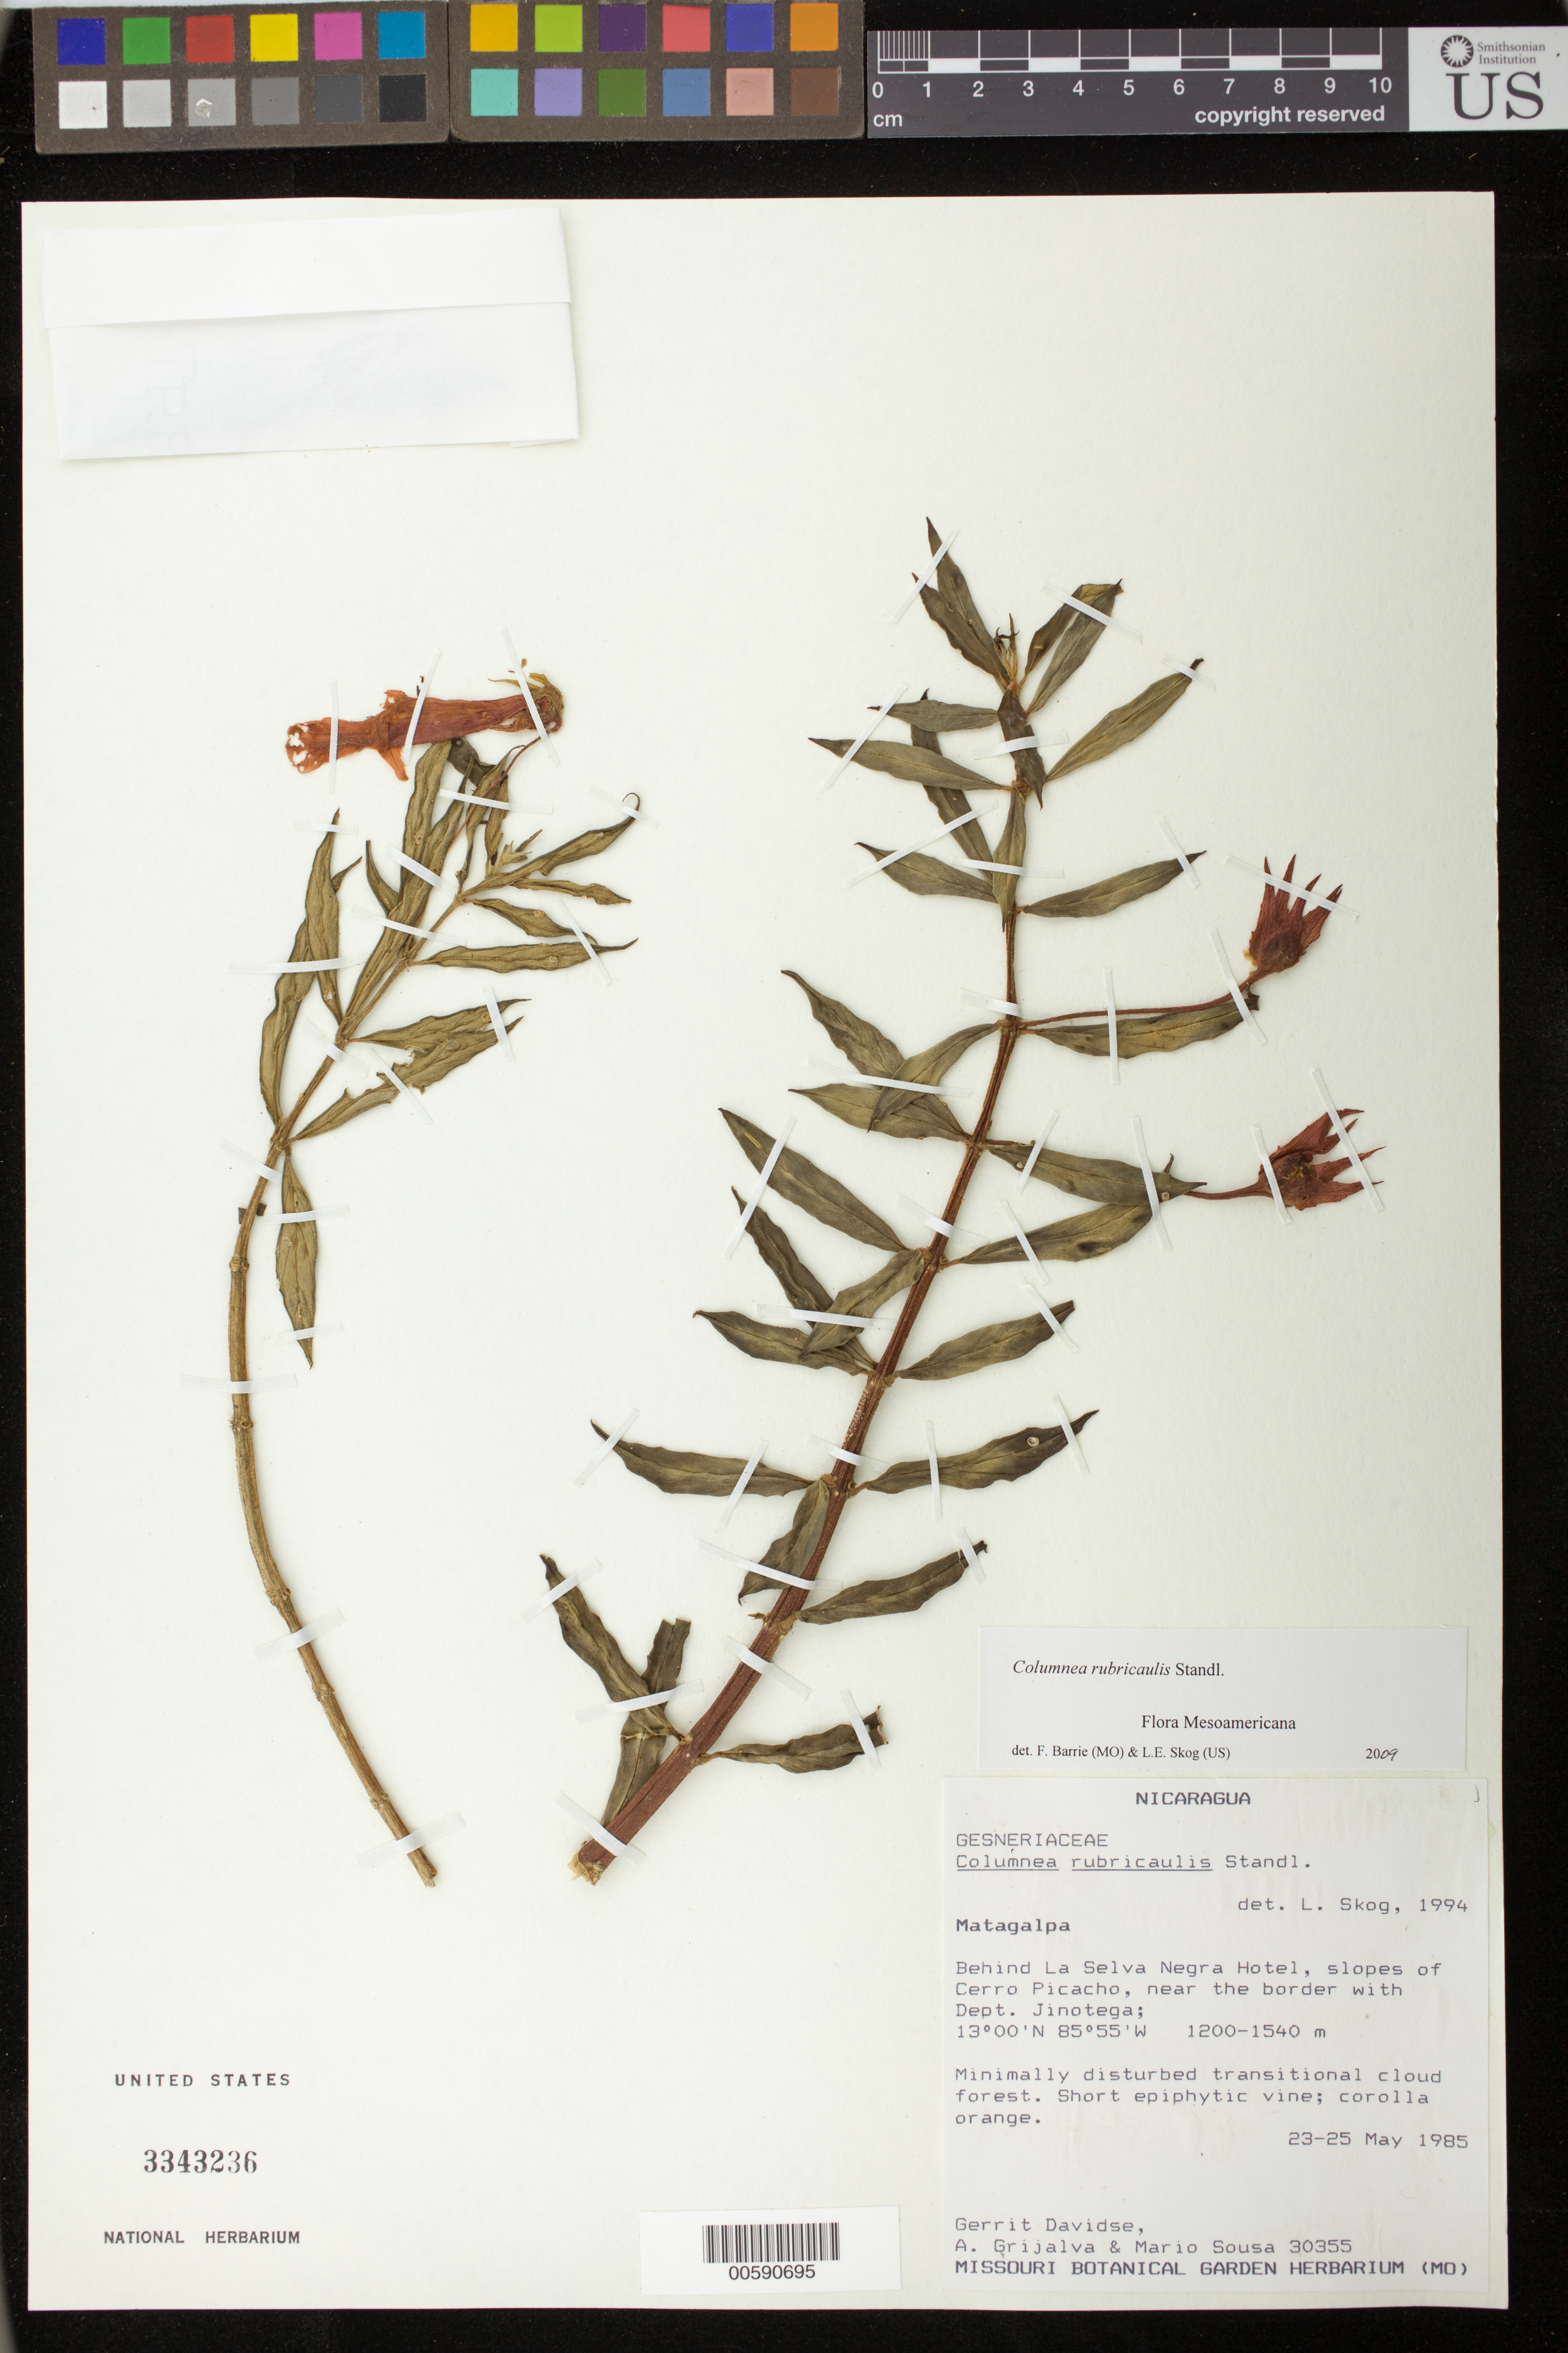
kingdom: Plantae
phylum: Tracheophyta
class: Magnoliopsida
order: Lamiales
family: Gesneriaceae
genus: Columnea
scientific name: Columnea rubricaulis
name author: Standl.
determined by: Skog, Laurence E.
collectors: G. Davidse, A. Grijalva P. & M. Sousa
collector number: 30355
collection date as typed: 23-25 May 1985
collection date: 1985-05-23/1985-05-25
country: Nicaragua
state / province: Matagalpa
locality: Behind La Selva Negra Hotel, slopes of Cerro Picacho, near the border with Dept. Jinotega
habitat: Minimally disturbed transitional cloud forest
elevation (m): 1200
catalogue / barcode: US 3343236